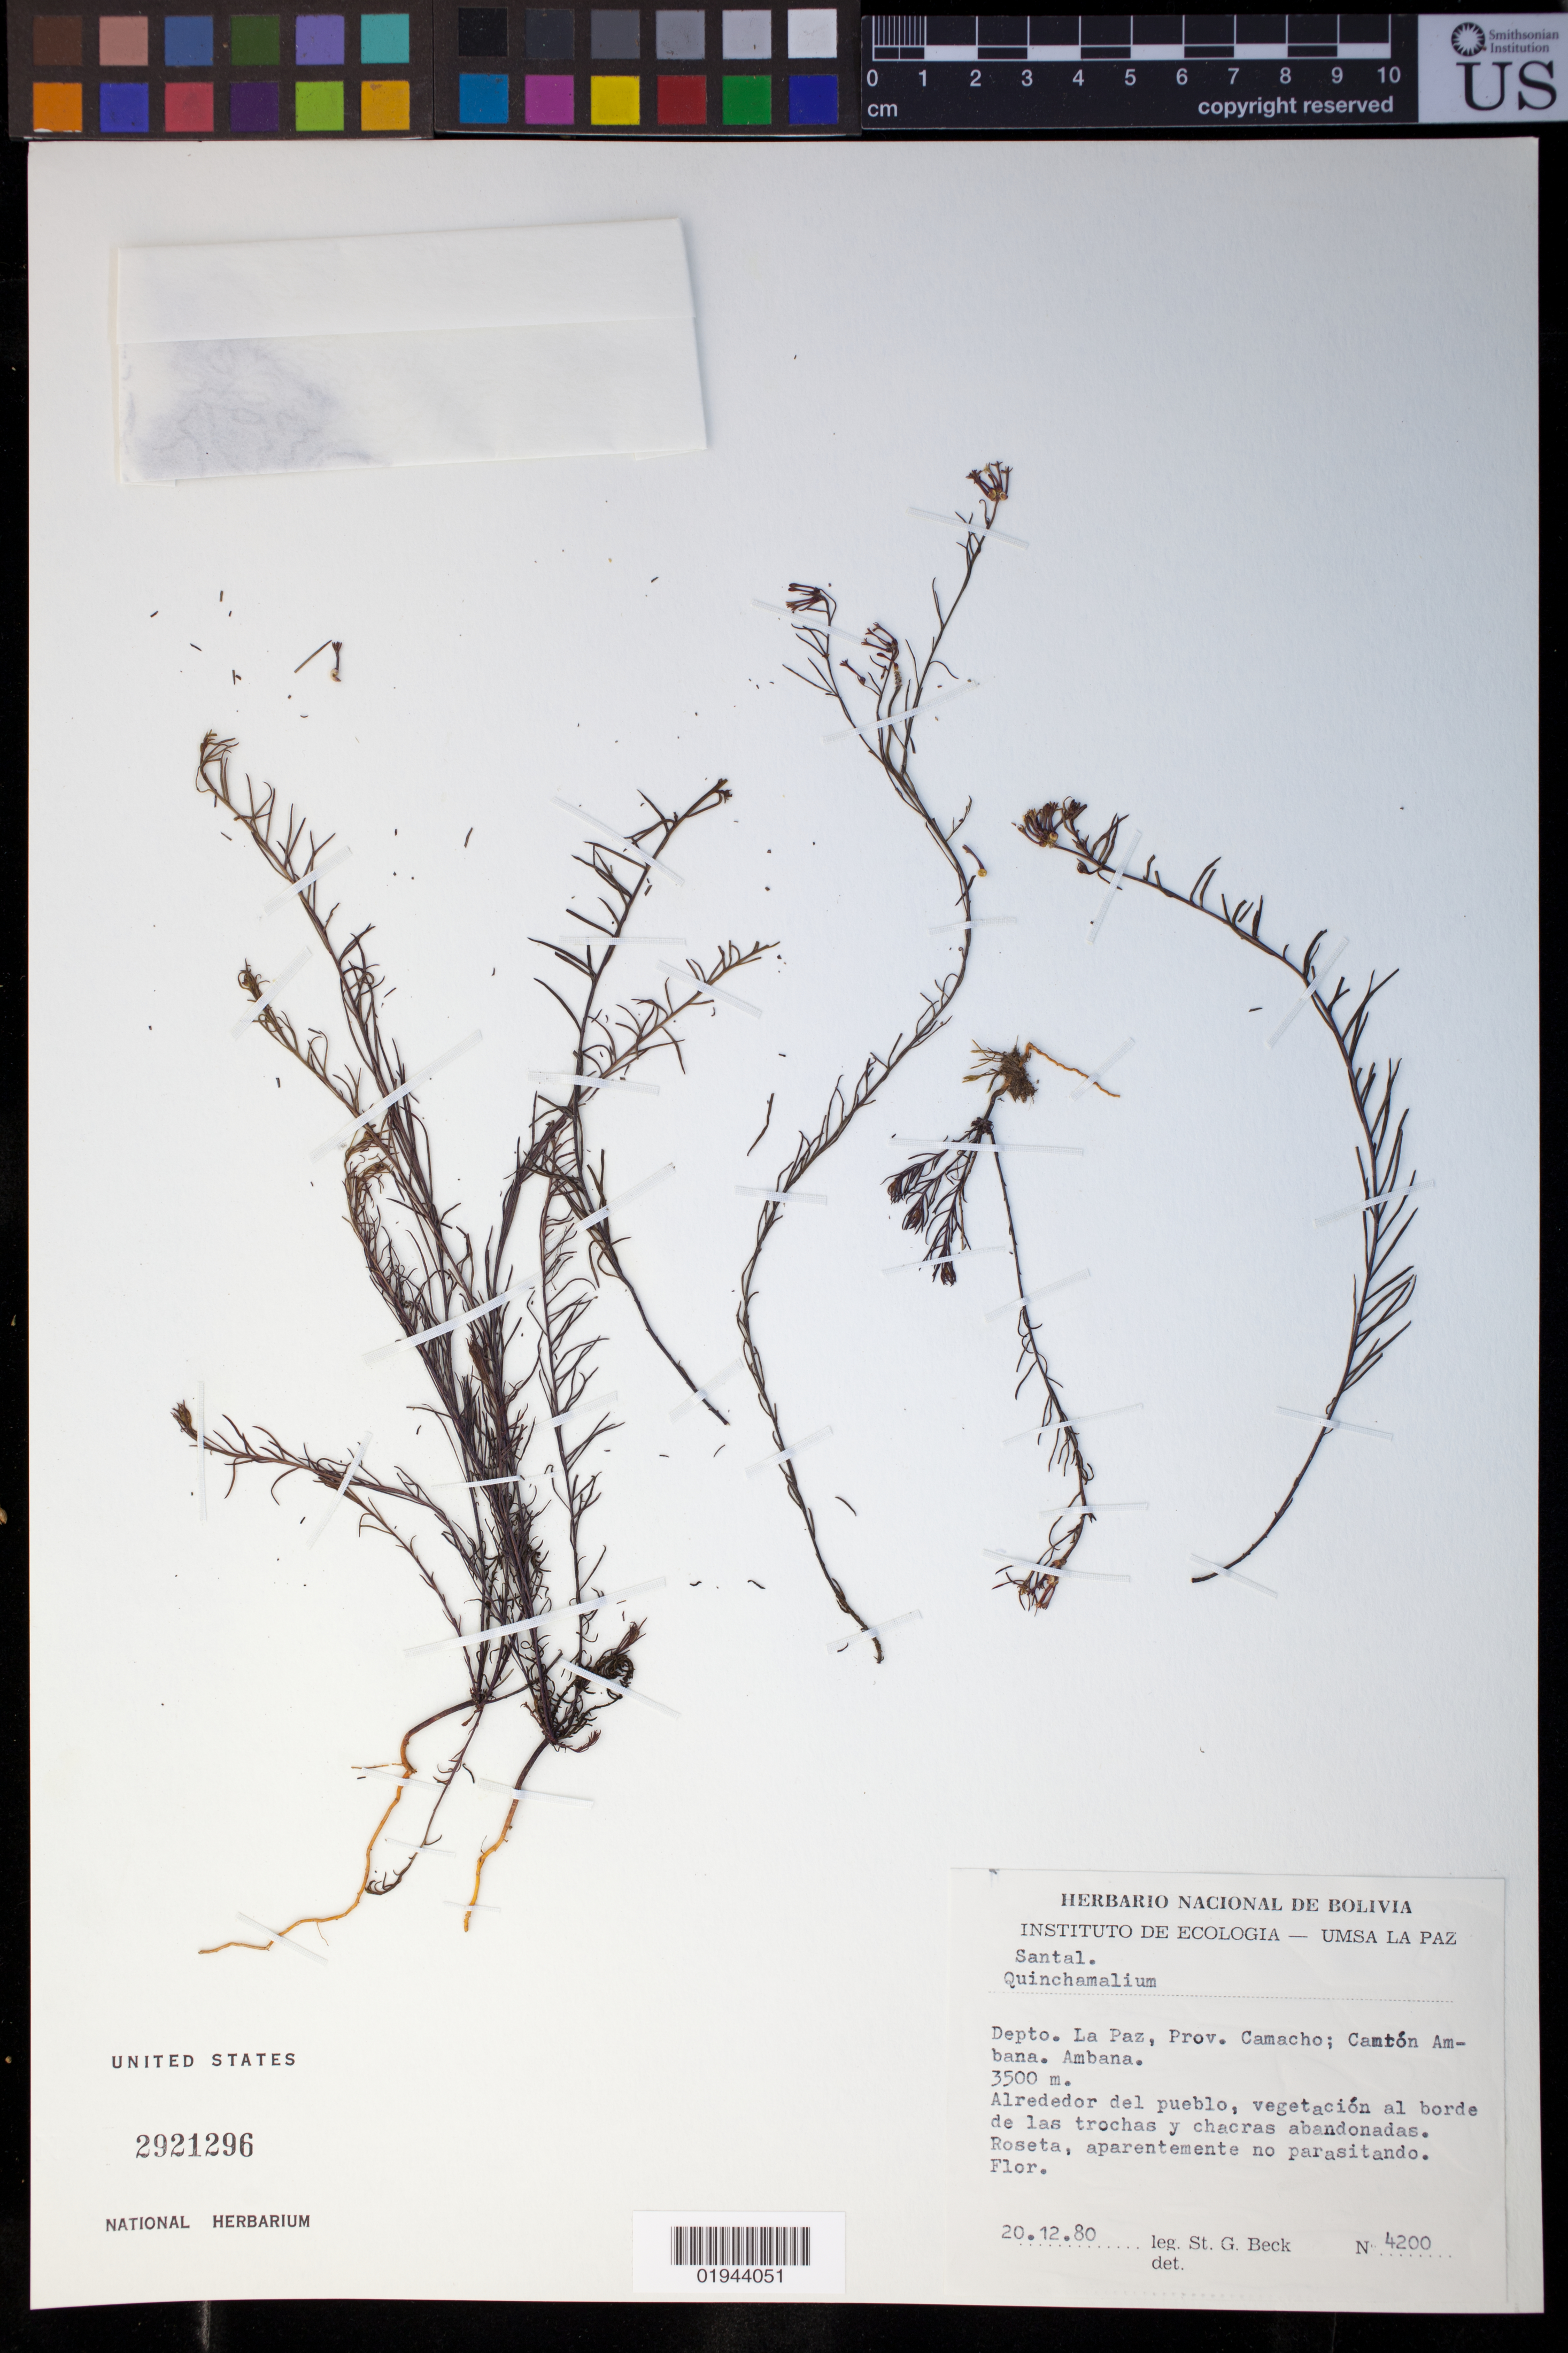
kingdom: Plantae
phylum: Tracheophyta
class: Magnoliopsida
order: Santalales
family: Schoepfiaceae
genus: Quinchamalium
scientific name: Quinchamalium sp.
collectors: S. G. Beck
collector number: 4200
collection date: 1980-12-20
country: Bolivia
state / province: La Paz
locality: Prov. Camacho; CantÃ³n Ambana. Ambana.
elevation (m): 3500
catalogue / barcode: US 2921296